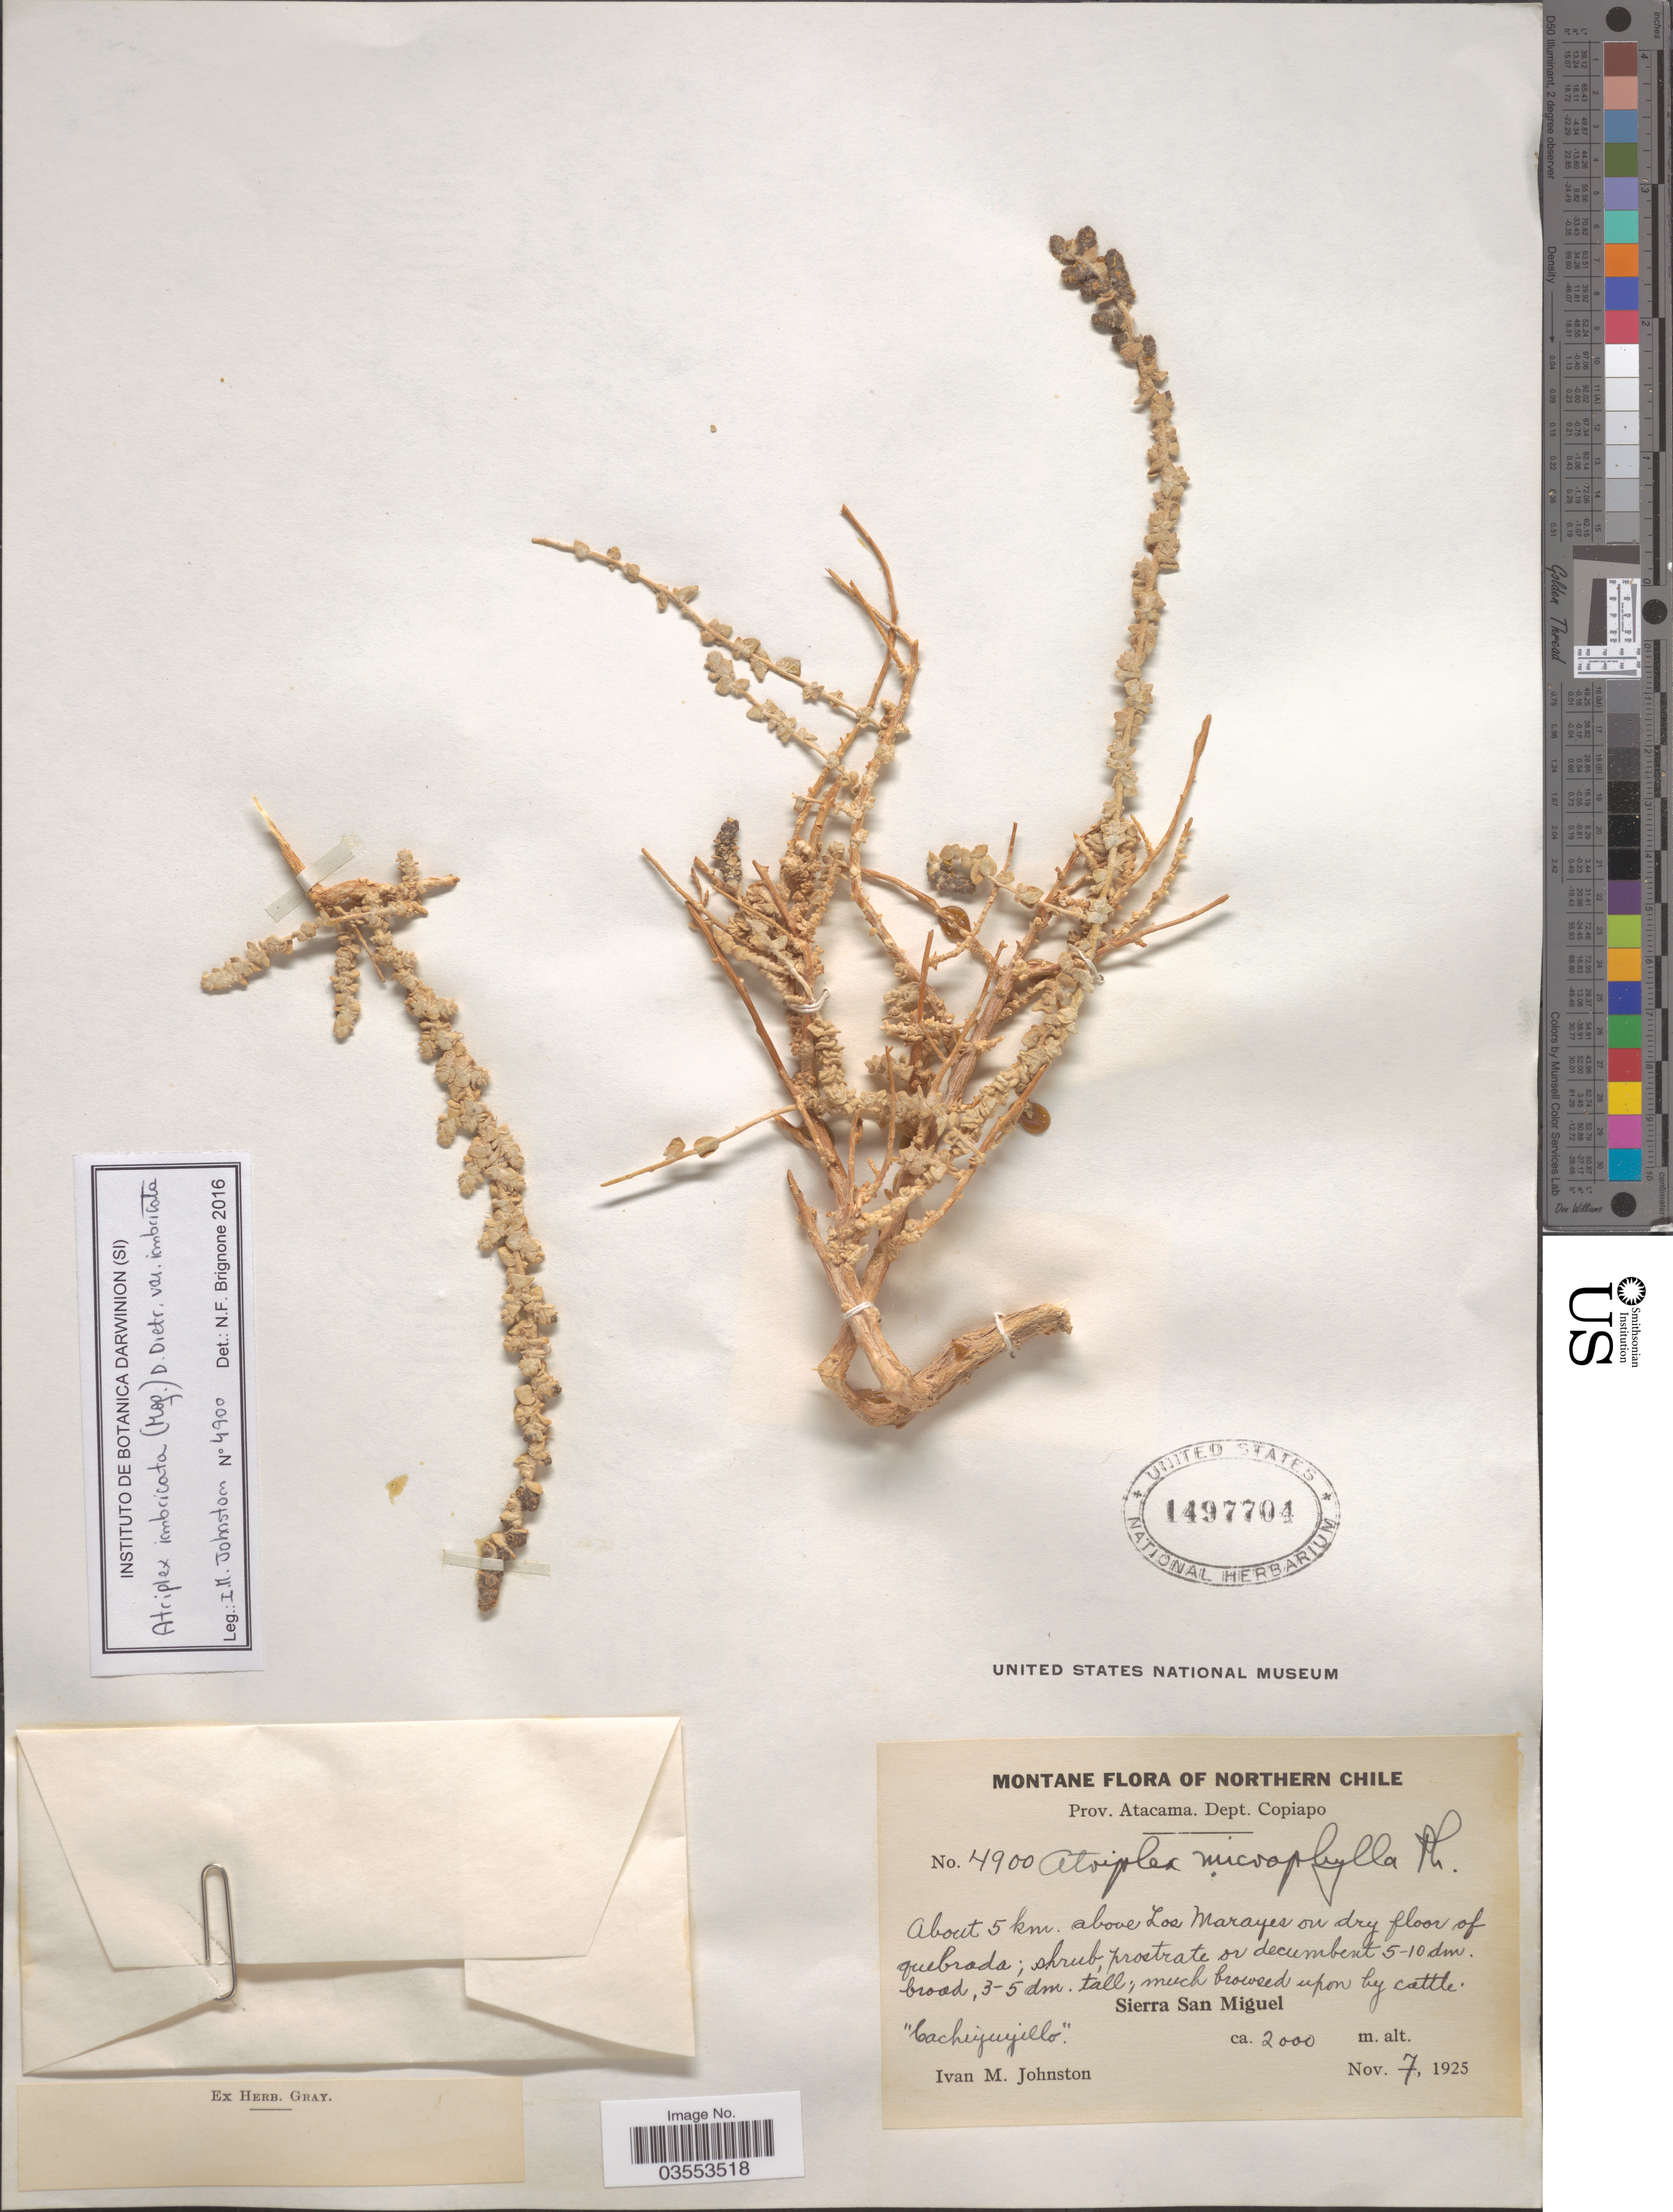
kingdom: Plantae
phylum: Tracheophyta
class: Magnoliopsida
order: Caryophyllales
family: Amaranthaceae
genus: Atriplex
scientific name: Atriplex microphylla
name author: Willd.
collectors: I.M. Johnston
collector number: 4900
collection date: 1925-11-07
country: Chile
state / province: Atacama (III)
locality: Montane. Northern Chile. Prov. Atacama. Dept. Copiapo. About 5 km. above Los Marayes on dry floor of quebrada. Sierra San Miguel.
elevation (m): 2000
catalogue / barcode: US 1497704